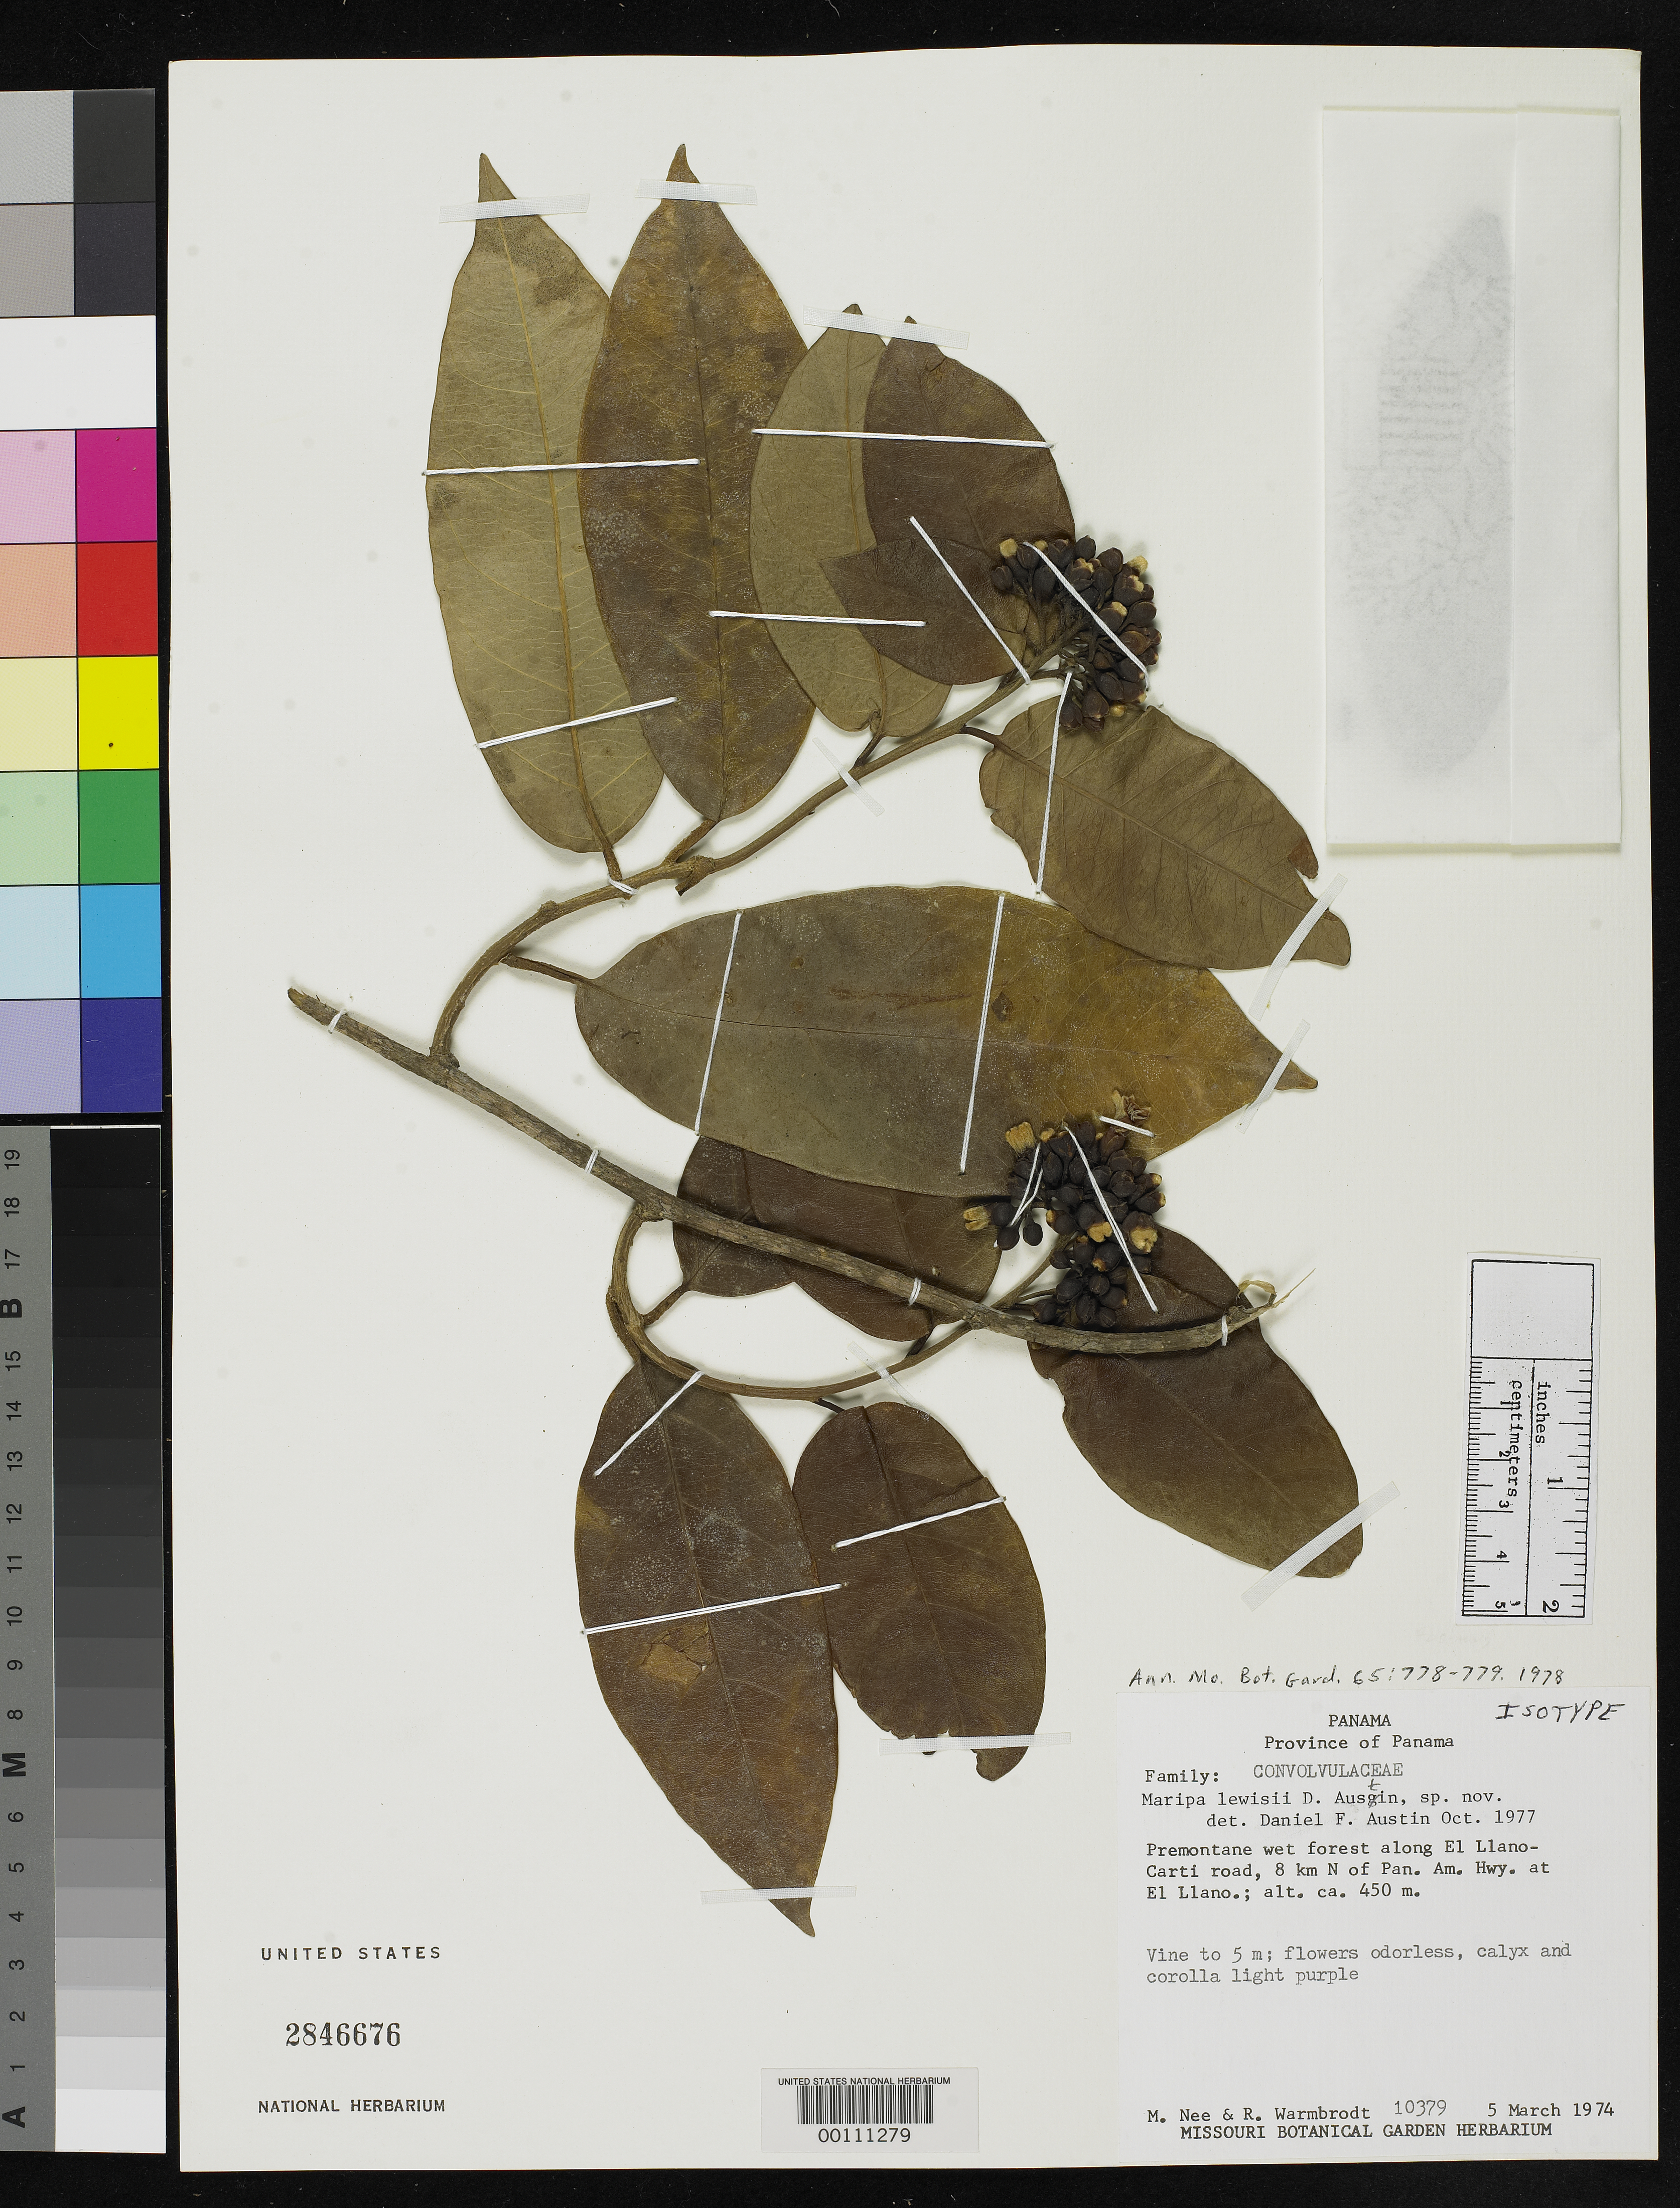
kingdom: Plantae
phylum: Tracheophyta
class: Magnoliopsida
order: Solanales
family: Convolvulaceae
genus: Maripa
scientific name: Maripa lewisii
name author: D.F. Austin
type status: Isotype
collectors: M. Nee & R. Warmbrodt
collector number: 10379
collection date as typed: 05 Mar 1974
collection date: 1974-03-05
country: Panama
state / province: Panamá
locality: El Llano-Carti road, at El Llano.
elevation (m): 450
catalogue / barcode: US 2846676